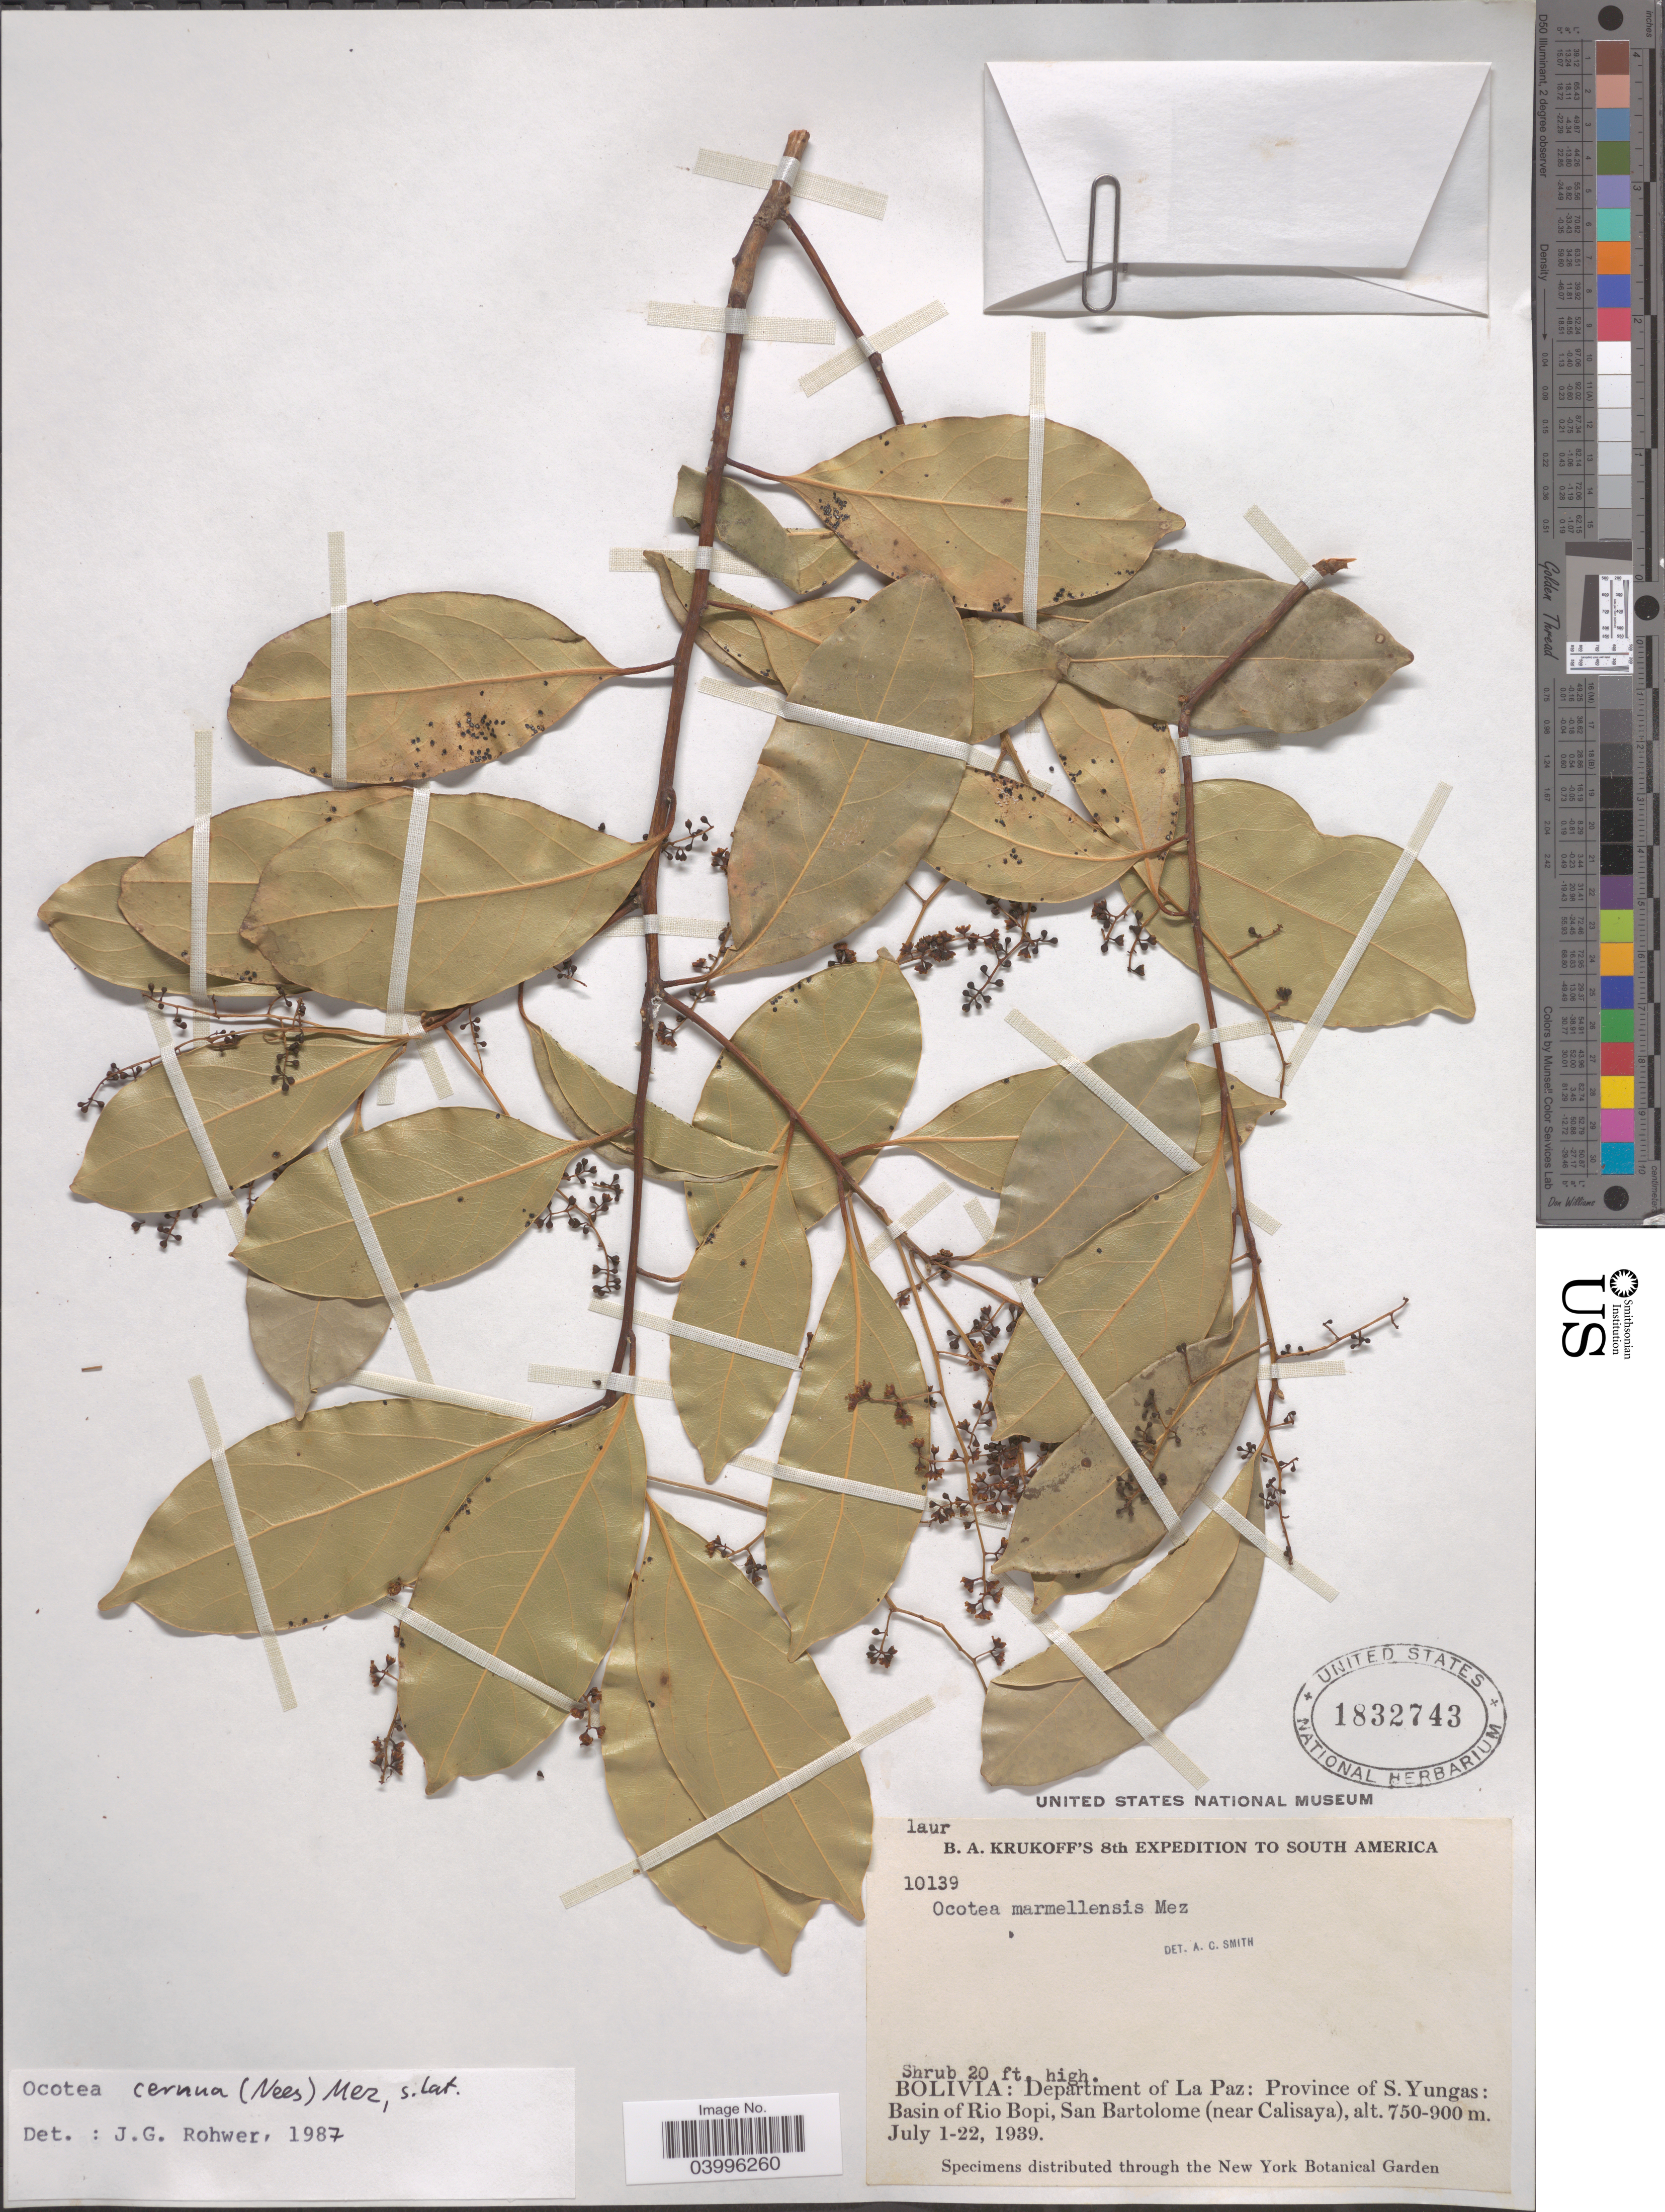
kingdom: Plantae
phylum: Tracheophyta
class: Magnoliopsida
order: Laurales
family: Lauraceae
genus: Ocotea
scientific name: Ocotea cernua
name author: (Nees) Mez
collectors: B. A. Krukoff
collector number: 10139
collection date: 1939-07-01/1939-07-22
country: Bolivia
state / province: La Paz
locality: Department of La Paz: Province of S. Yungas: Basin of Rio Bopi, San Bartolome (near Calisaya).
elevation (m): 750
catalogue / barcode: US 1832743